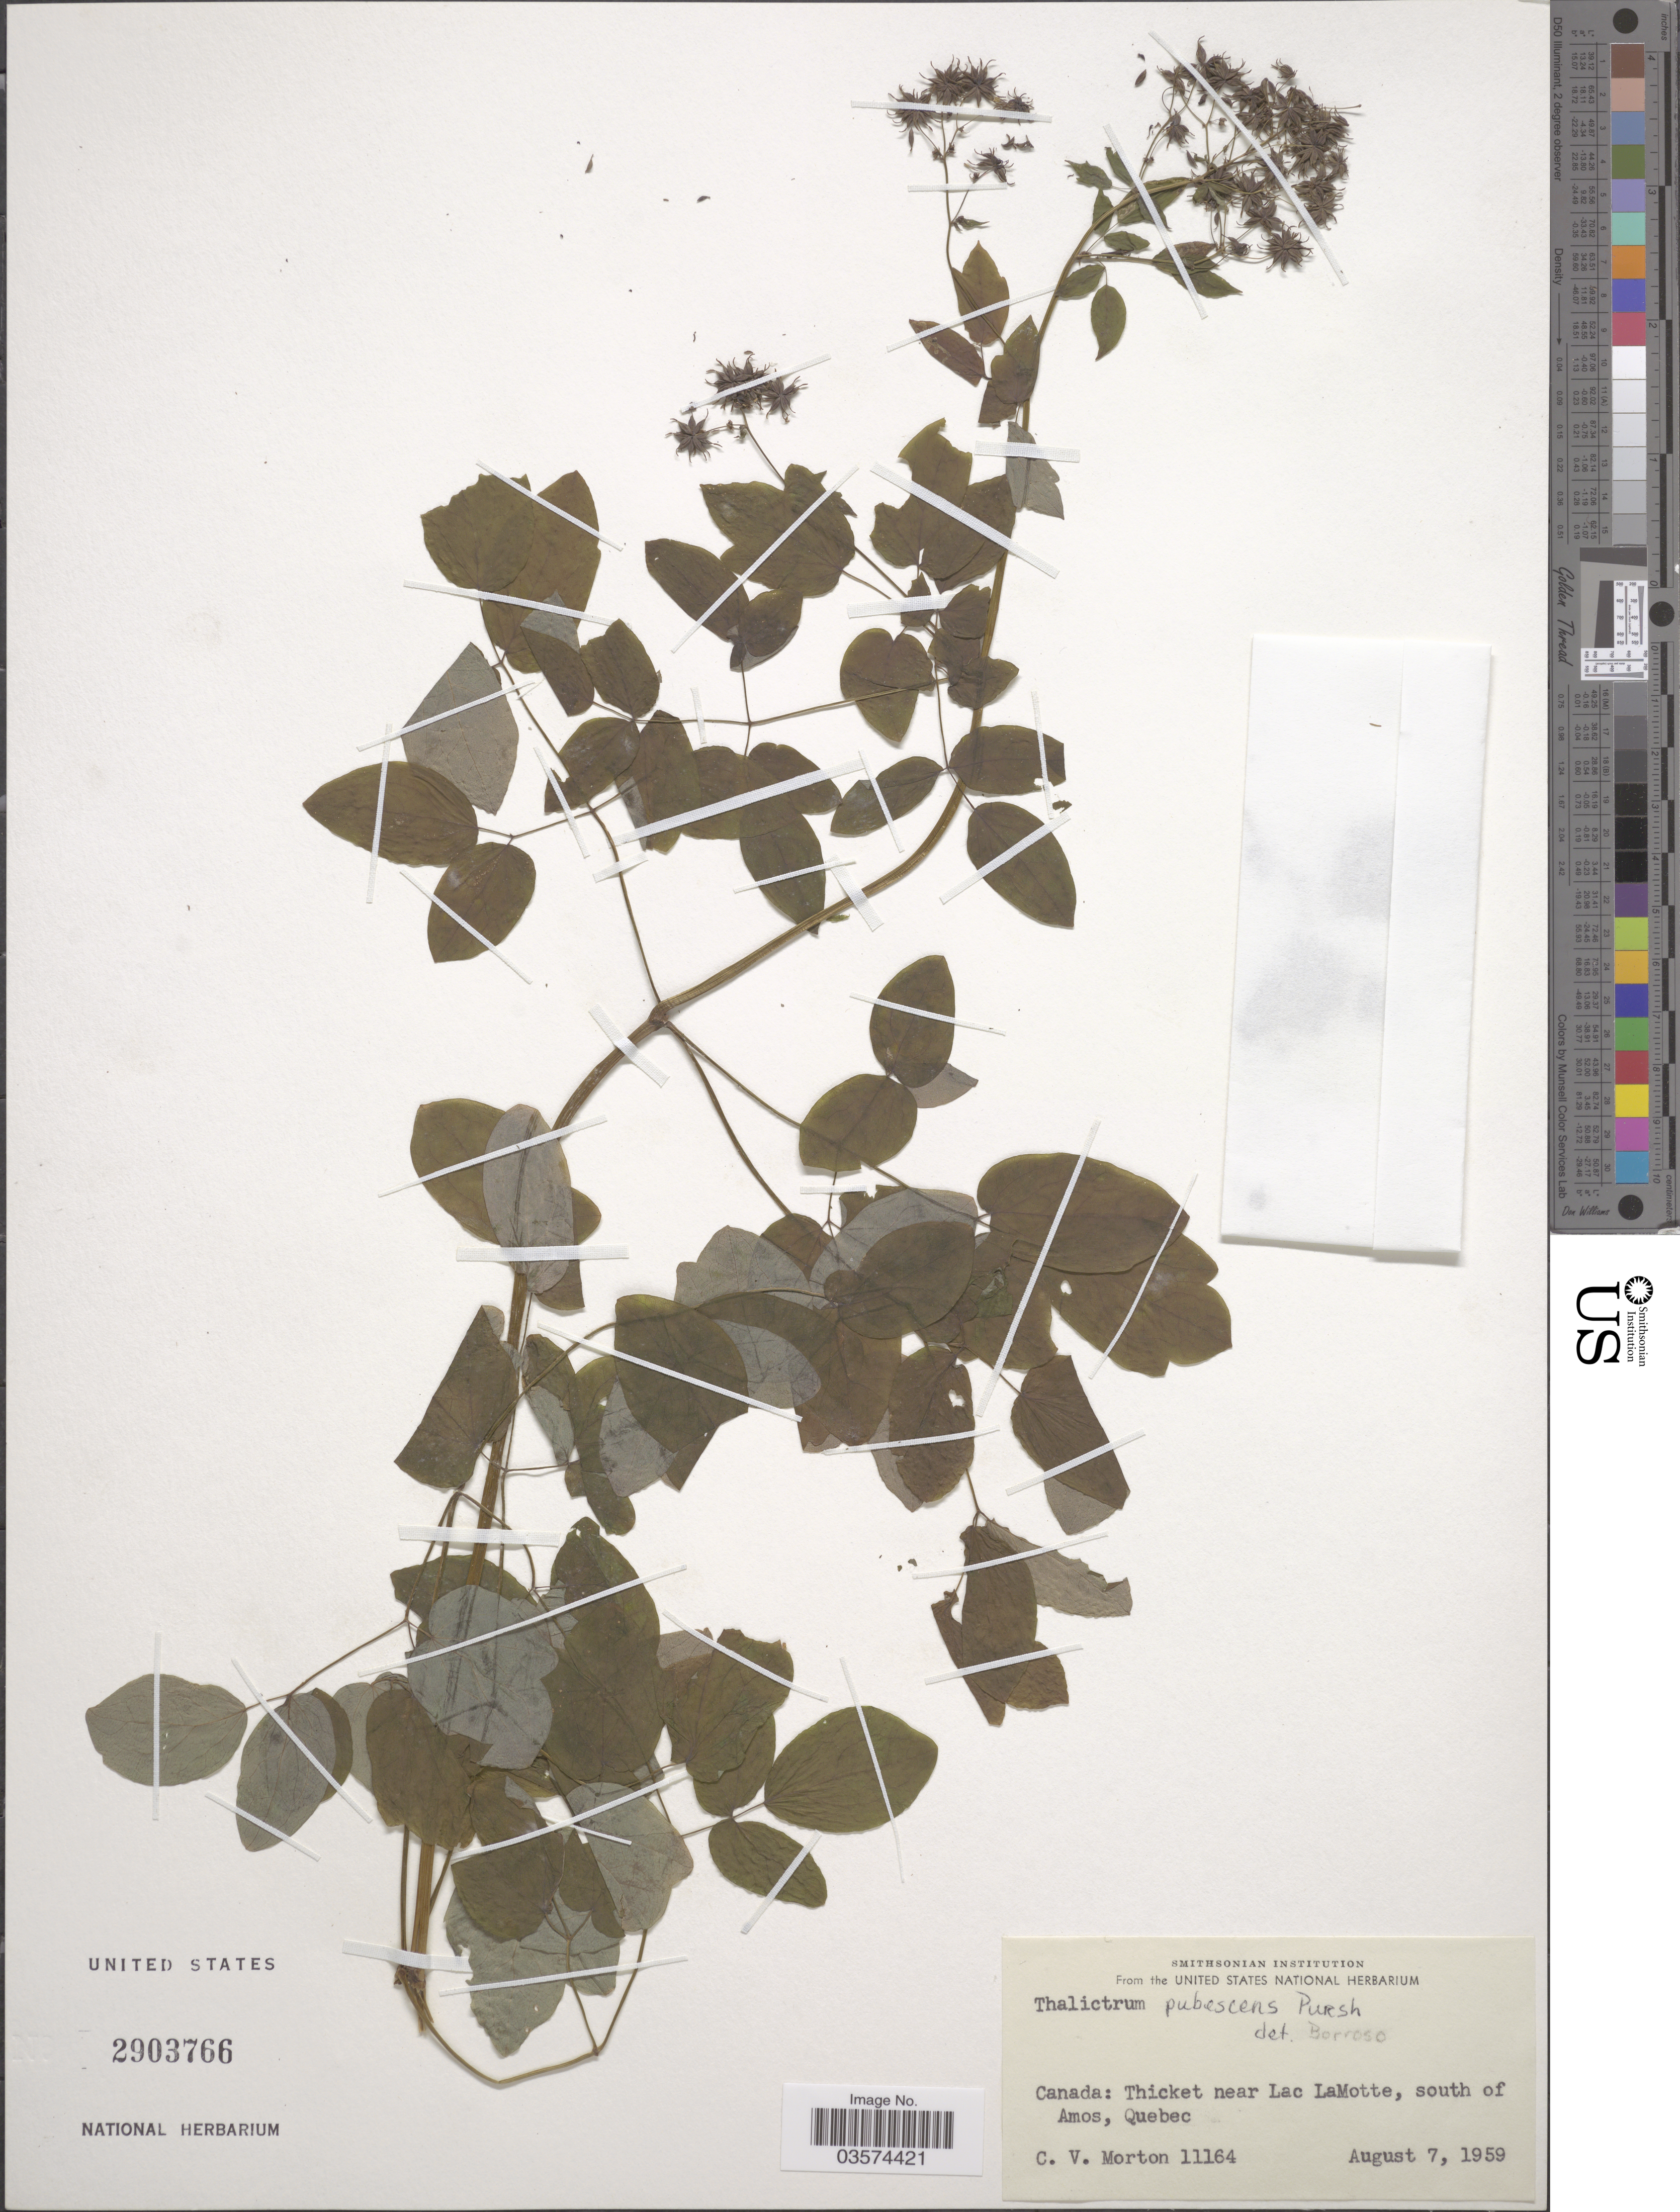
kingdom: Plantae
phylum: Tracheophyta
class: Magnoliopsida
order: Ranunculales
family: Ranunculaceae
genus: Thalictrum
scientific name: Thalictrum pubescens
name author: Pursh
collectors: C. V. Morton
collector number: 11164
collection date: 1959-08-07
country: Canada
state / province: Quebec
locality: Thicket near Lac LaMotte, south of Amos.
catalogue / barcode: US 2903766